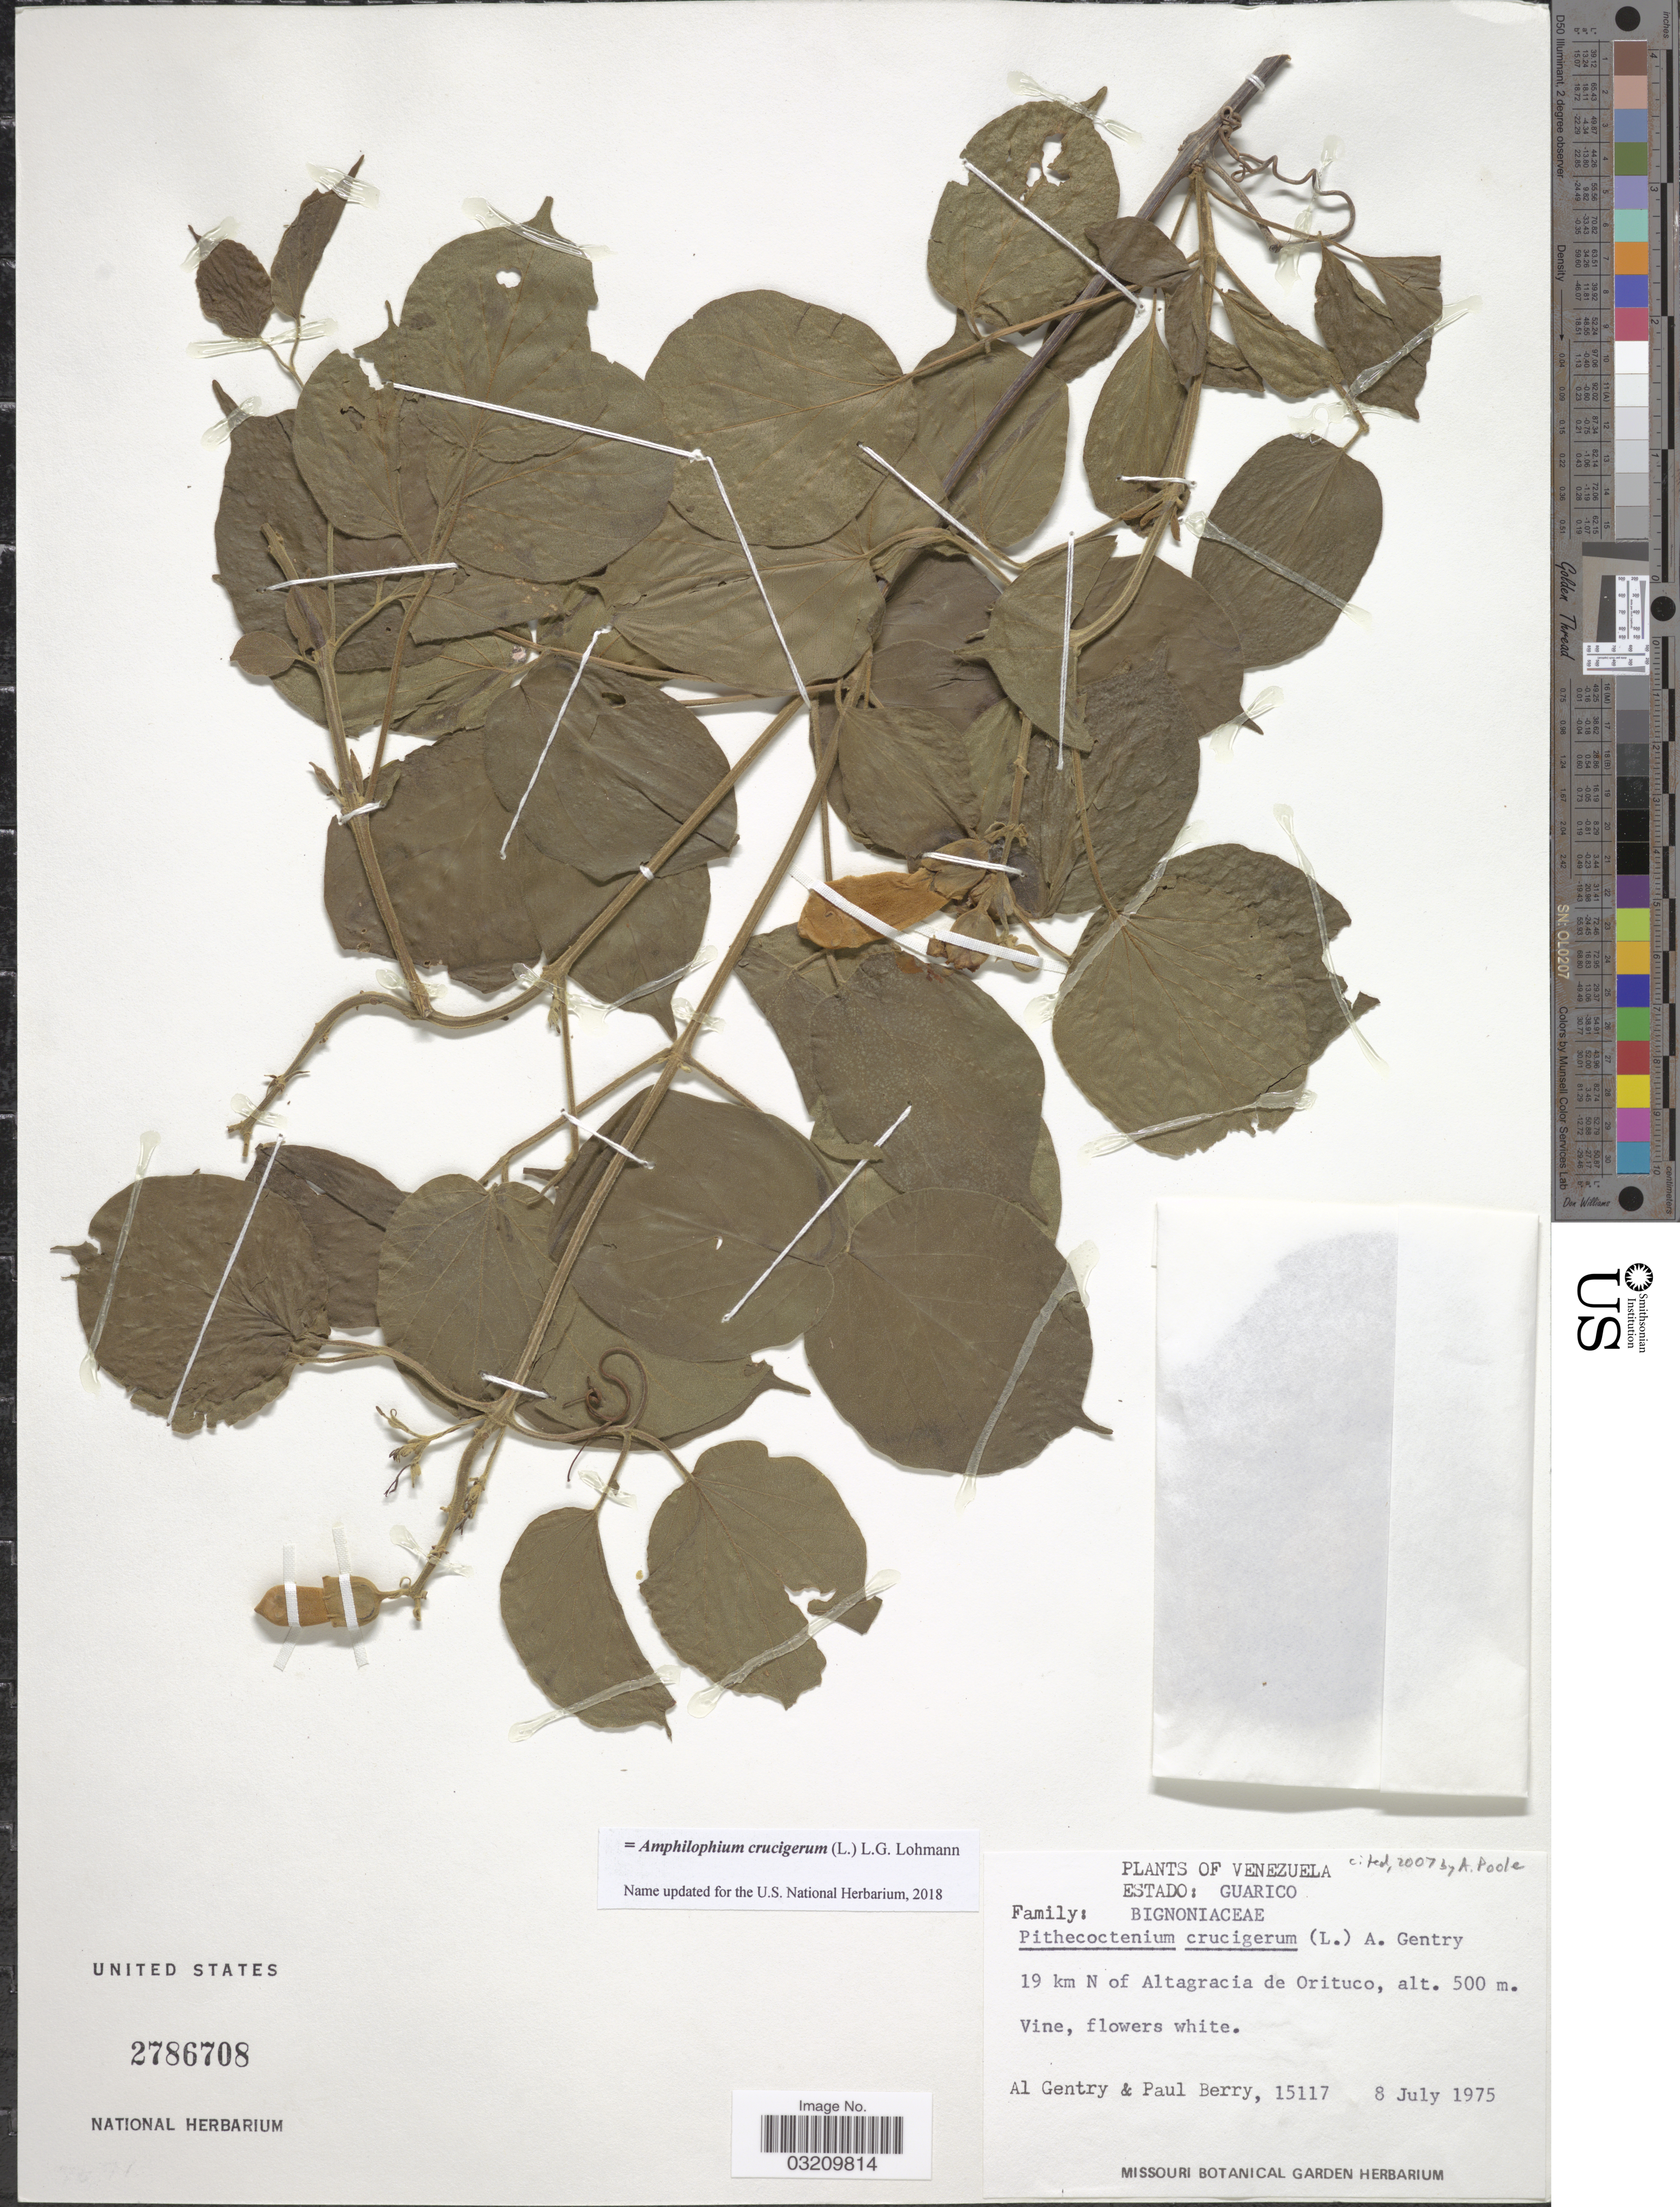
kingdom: Plantae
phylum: Tracheophyta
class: Magnoliopsida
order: Lamiales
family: Bignoniaceae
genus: Amphilophium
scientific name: Amphilophium crucigerum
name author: (L.) L.G. Lohmann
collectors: A. H. Gentry & P. T. Berry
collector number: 15117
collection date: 1975-07-08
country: Venezuela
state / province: Guárico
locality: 19 km N of Altagracia de Orituco.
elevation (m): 500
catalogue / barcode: US 2786708